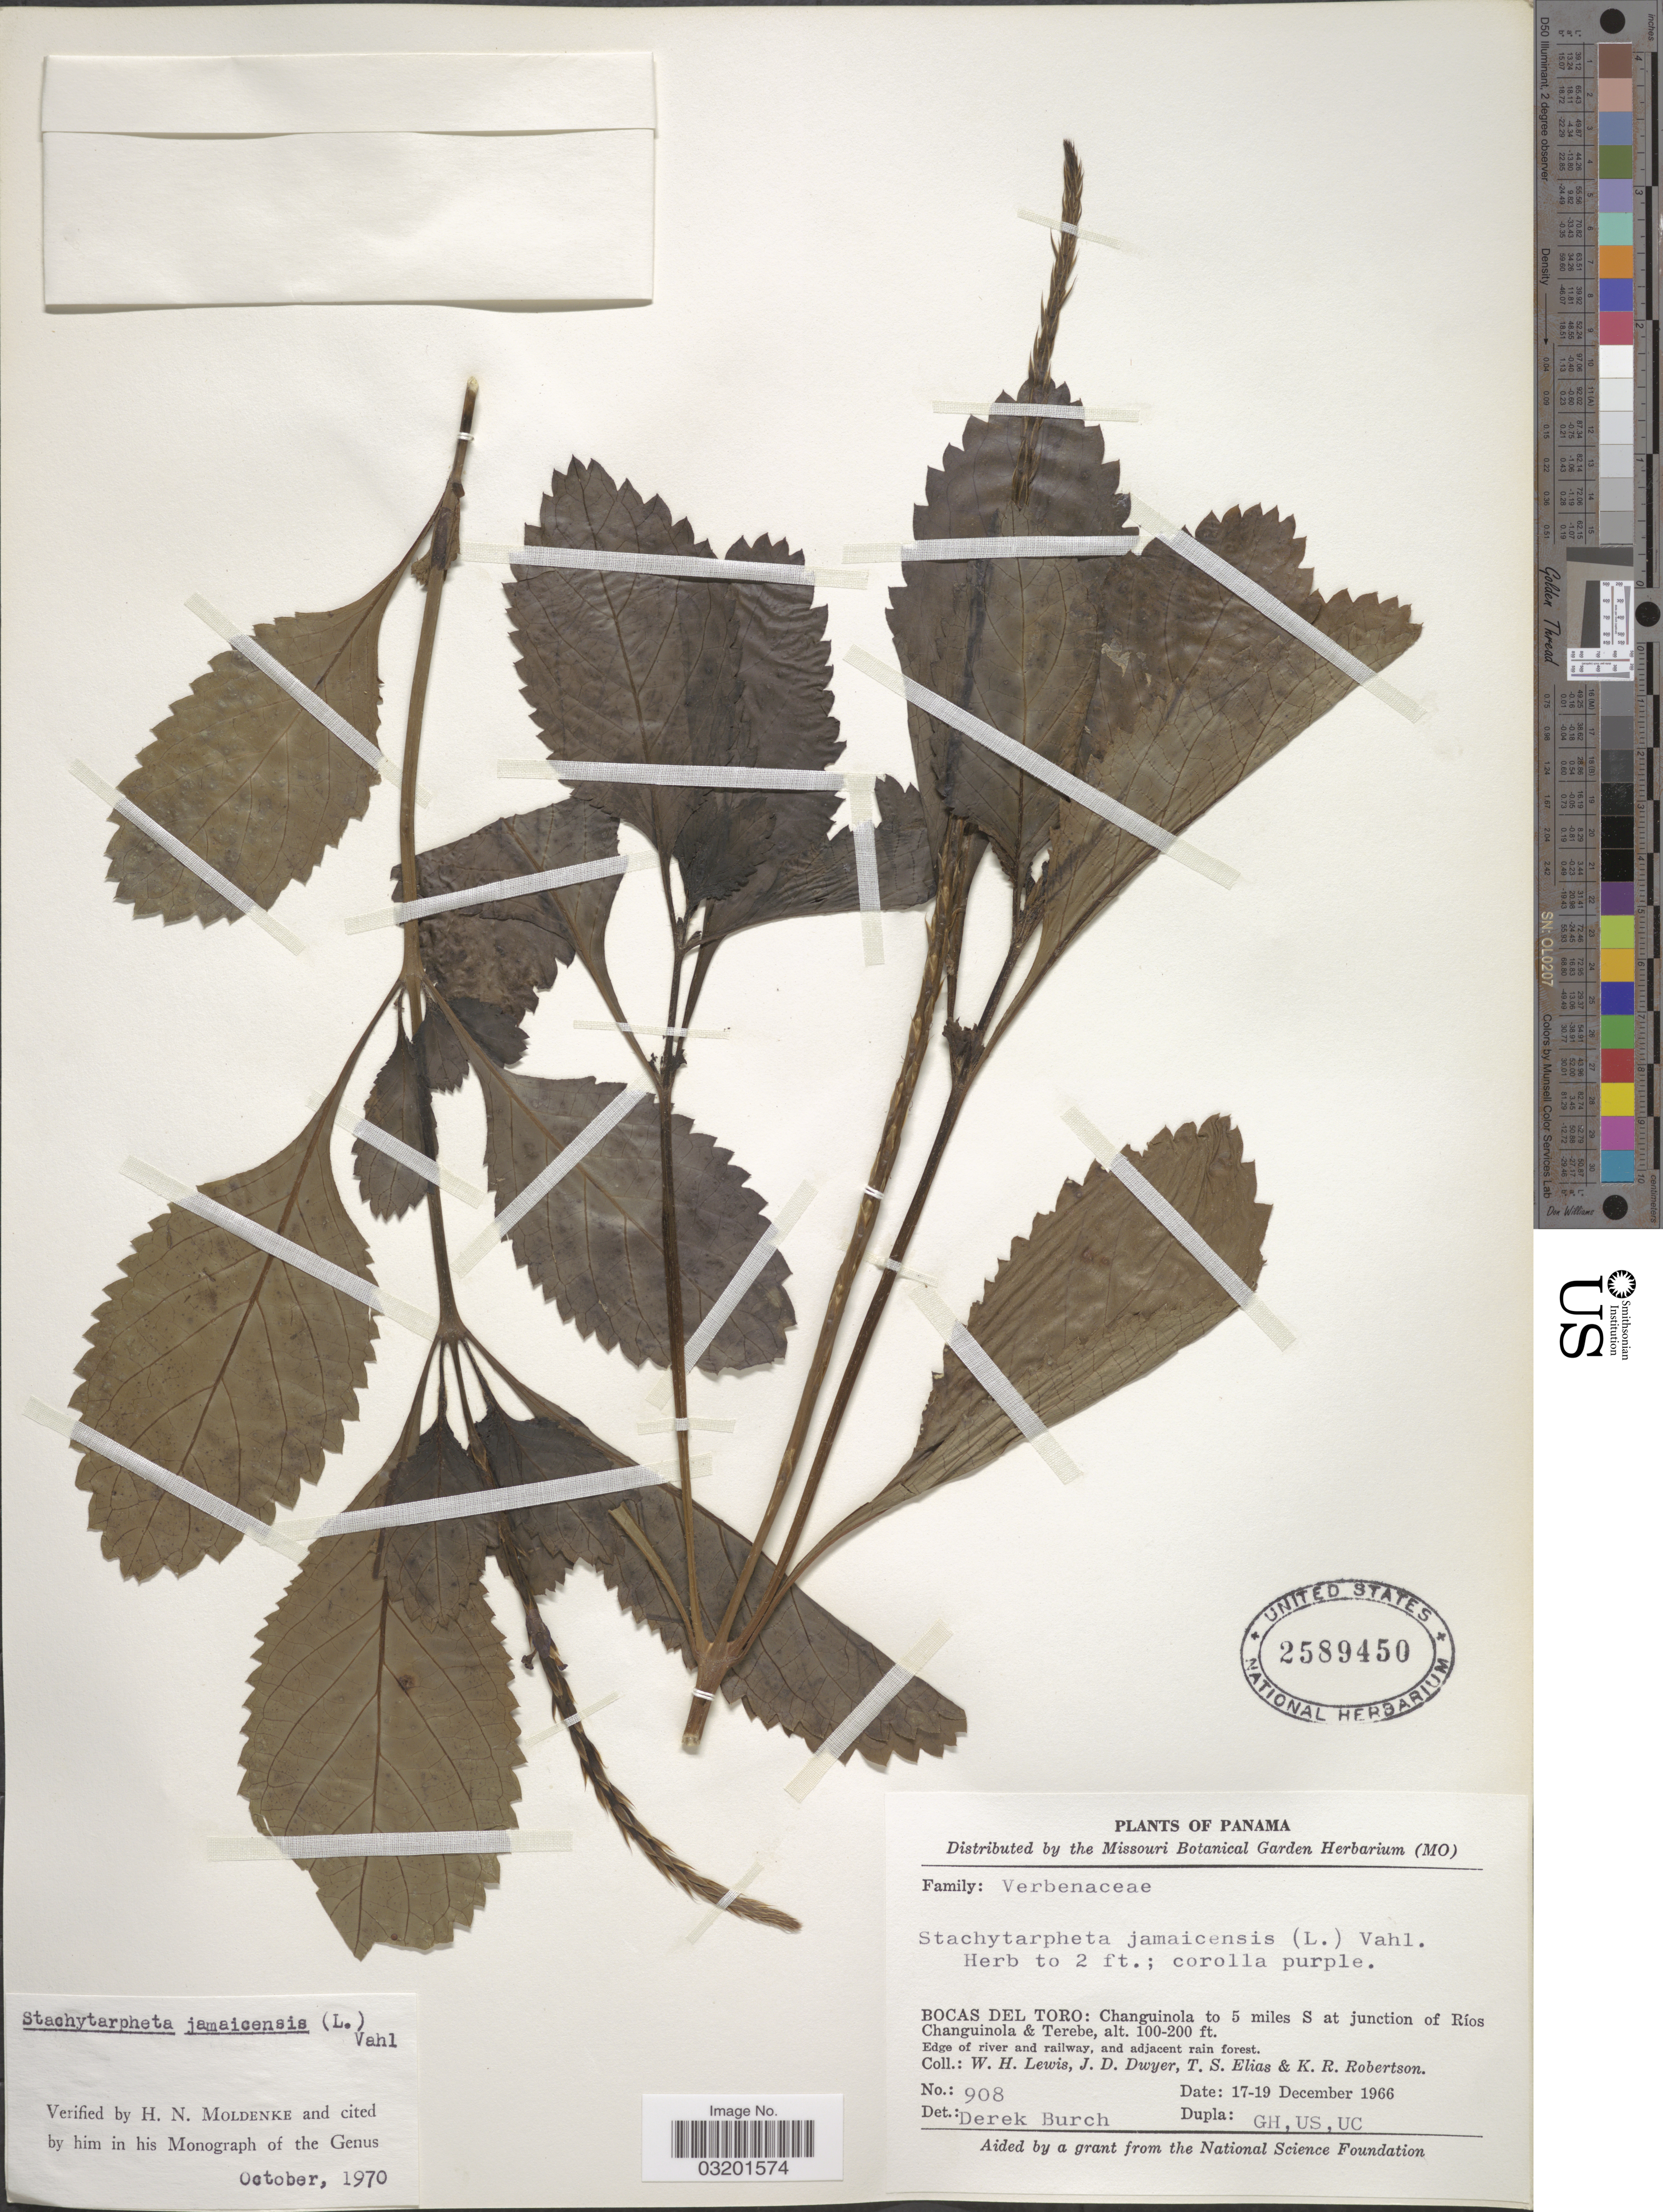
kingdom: Plantae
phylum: Tracheophyta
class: Magnoliopsida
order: Lamiales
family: Verbenaceae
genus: Stachytarpheta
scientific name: Stachytarpheta jamaicensis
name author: (L.) Vahl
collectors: W. H. Lewis, J. D. Dwyer, T. S. Elias & K. Robertson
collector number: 908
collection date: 1966-12-17/1966-12-19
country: Panama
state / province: Bocas del Toro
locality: Changuinola to 5 miles S at junction of Ríos Changuinola & Terebe.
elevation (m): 30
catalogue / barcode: US 2589450